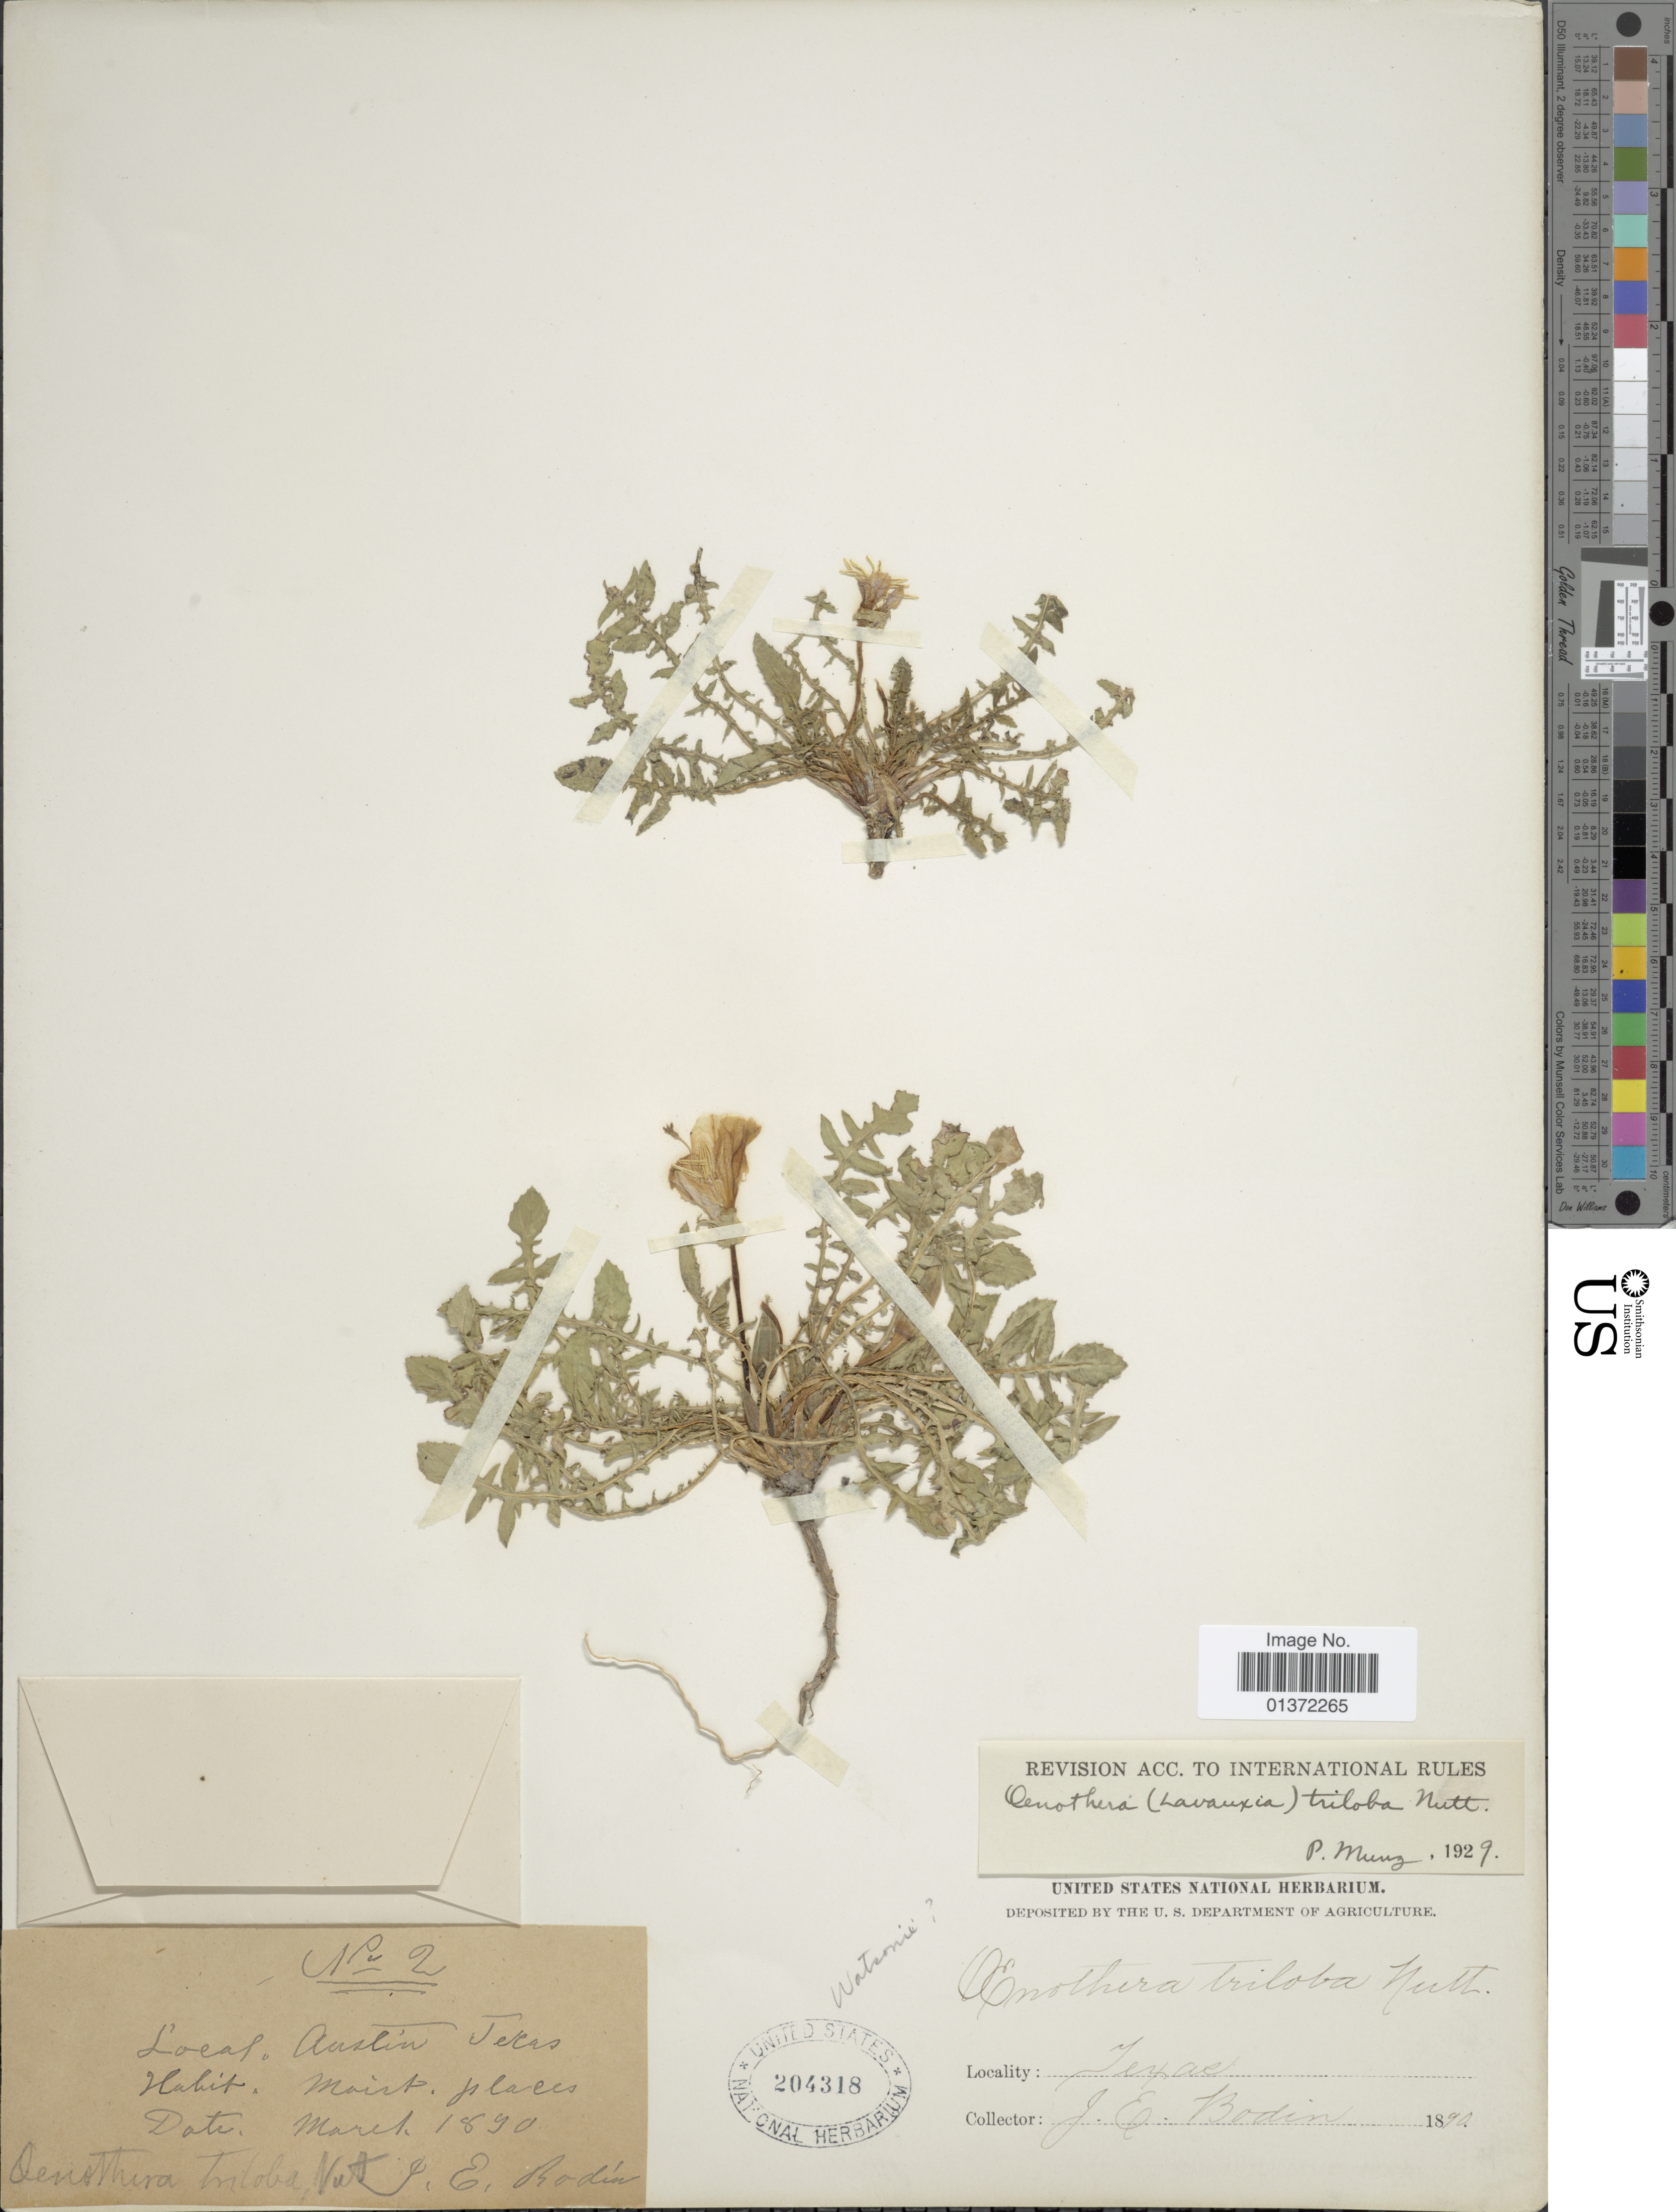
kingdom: Plantae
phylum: Tracheophyta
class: Magnoliopsida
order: Myrtales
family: Onagraceae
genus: Oenothera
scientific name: Oenothera triloba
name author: Nutt.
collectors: J. E. Bodin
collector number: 2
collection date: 1890-03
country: United States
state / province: Texas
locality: Austin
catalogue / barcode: US 204318